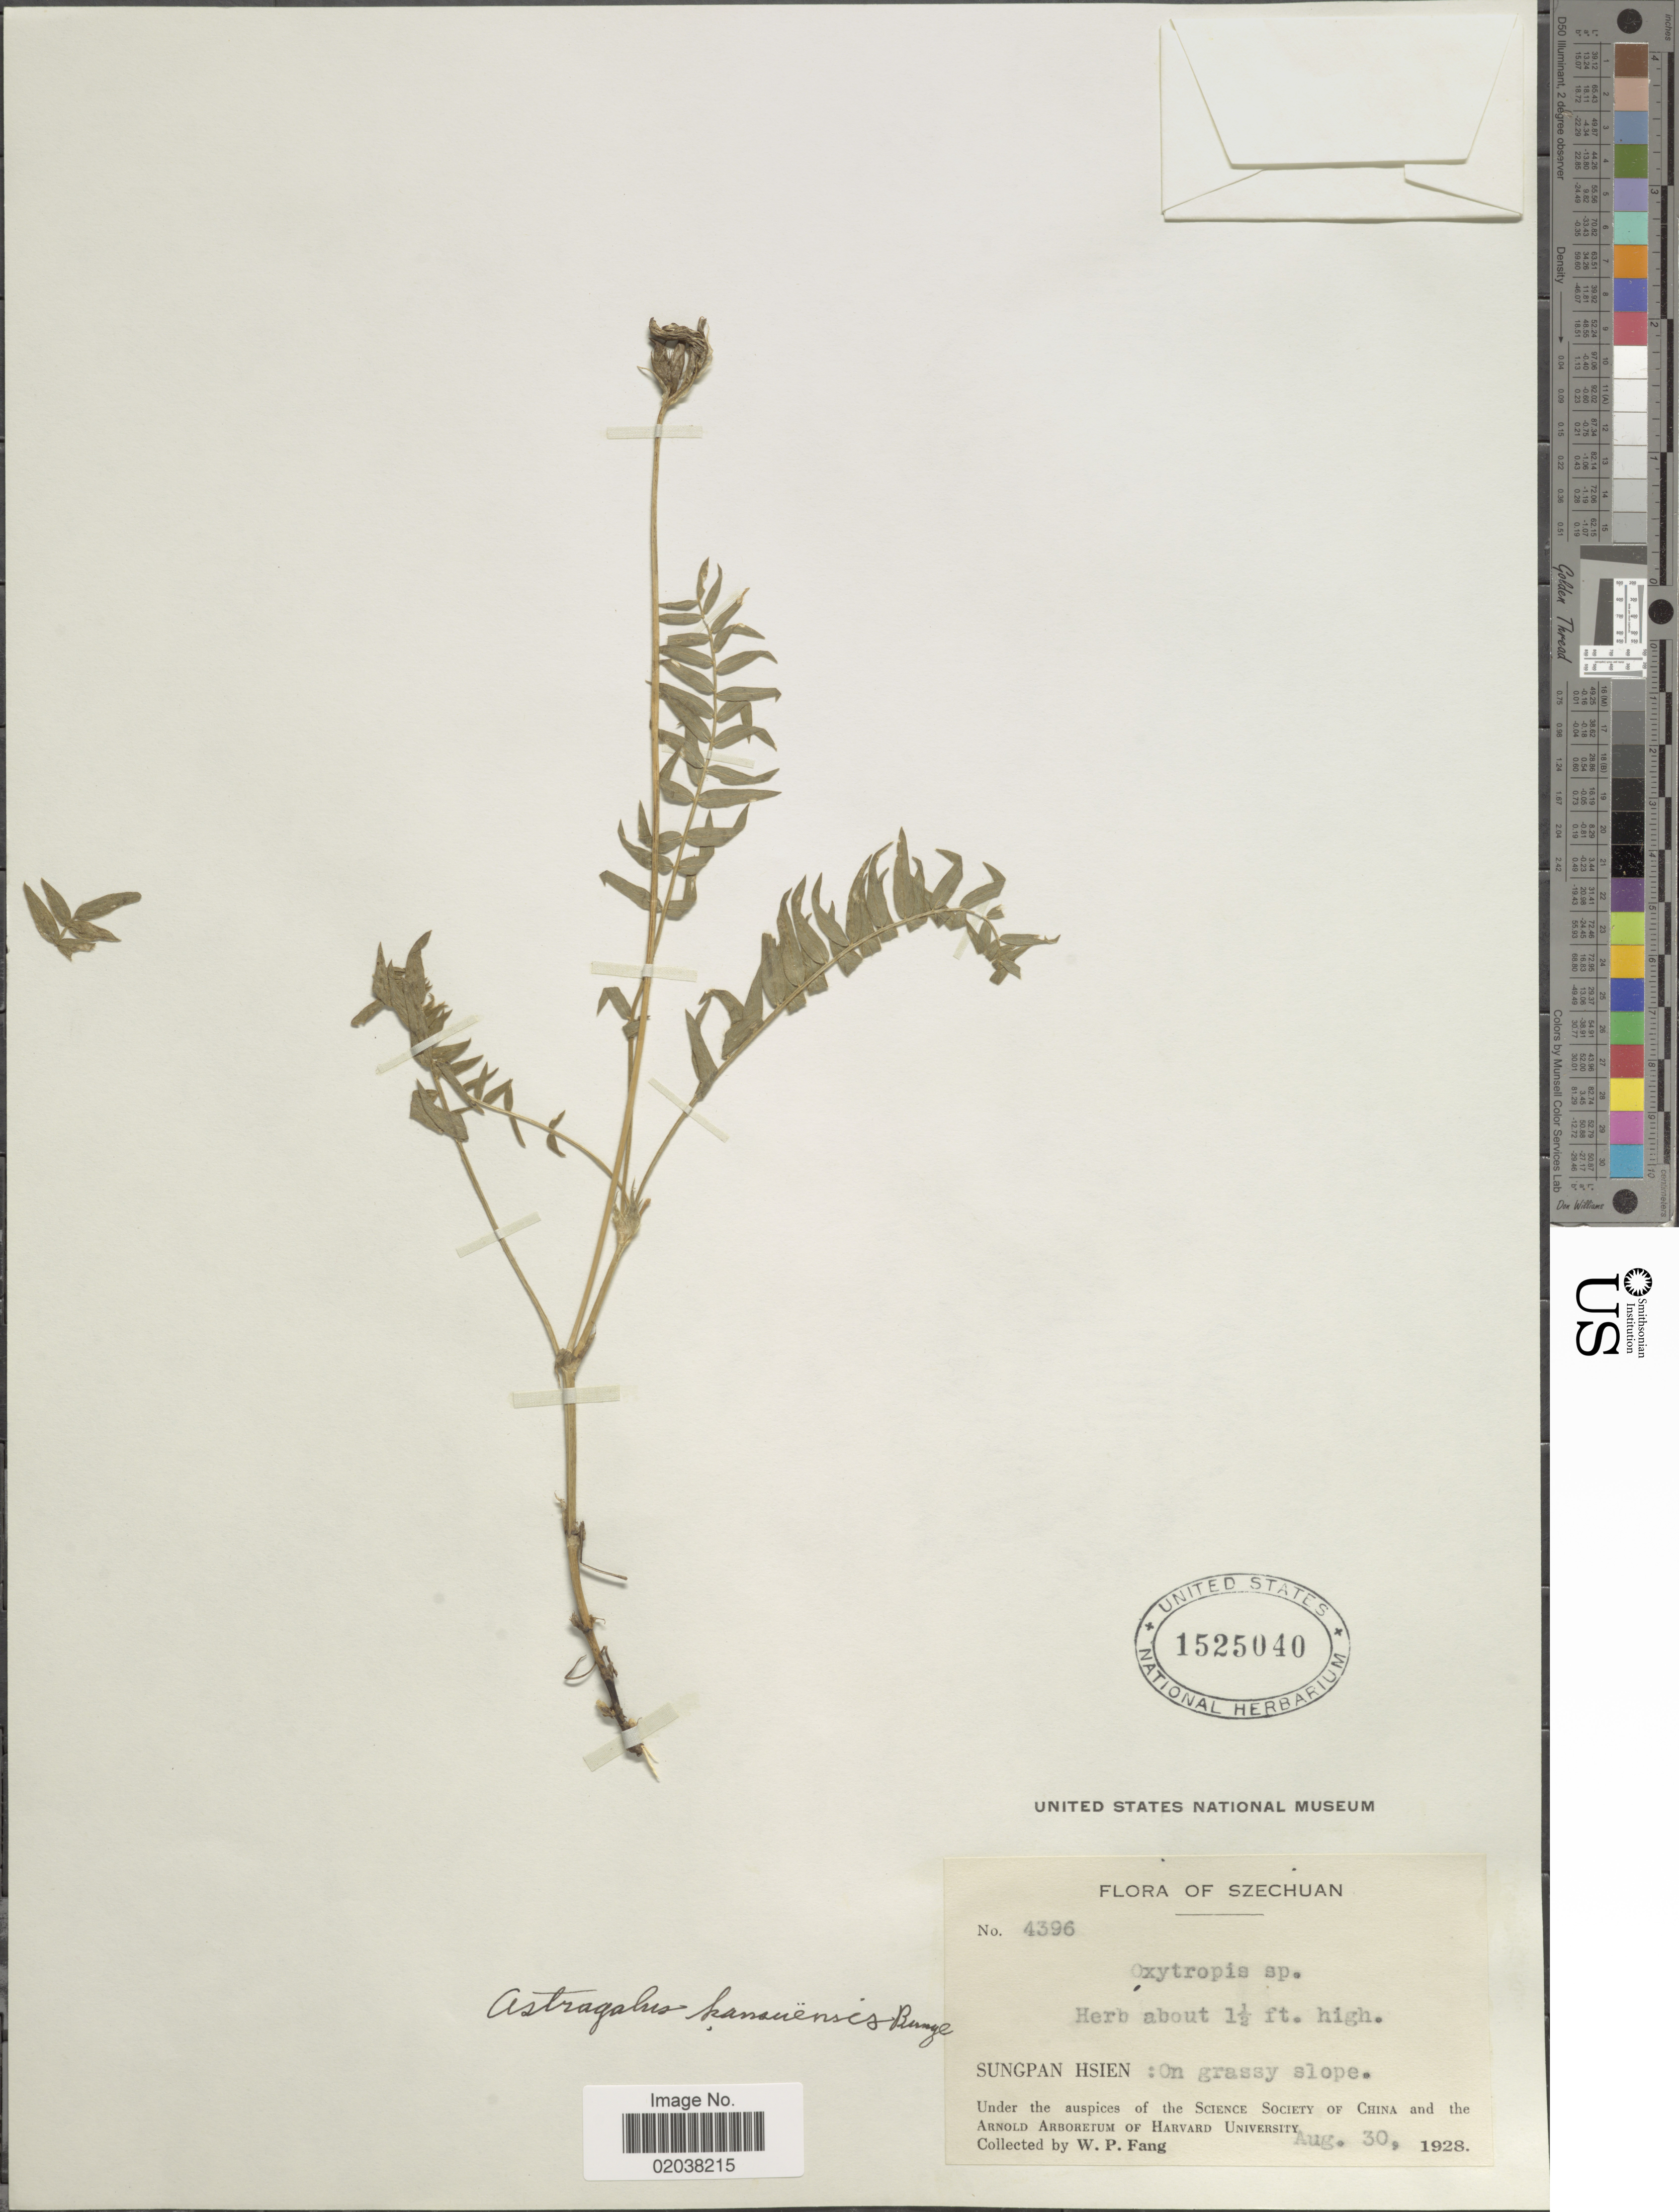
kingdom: Plantae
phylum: Tracheophyta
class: Magnoliopsida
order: Fabales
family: Fabaceae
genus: Astragalus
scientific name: Astragalus kansuënsis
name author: Bunge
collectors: W. P. Fang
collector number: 4396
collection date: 1928-08-30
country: China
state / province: Sichuan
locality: Szechuan, Sungpan Hsien: on grassy slope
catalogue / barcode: US 1525040